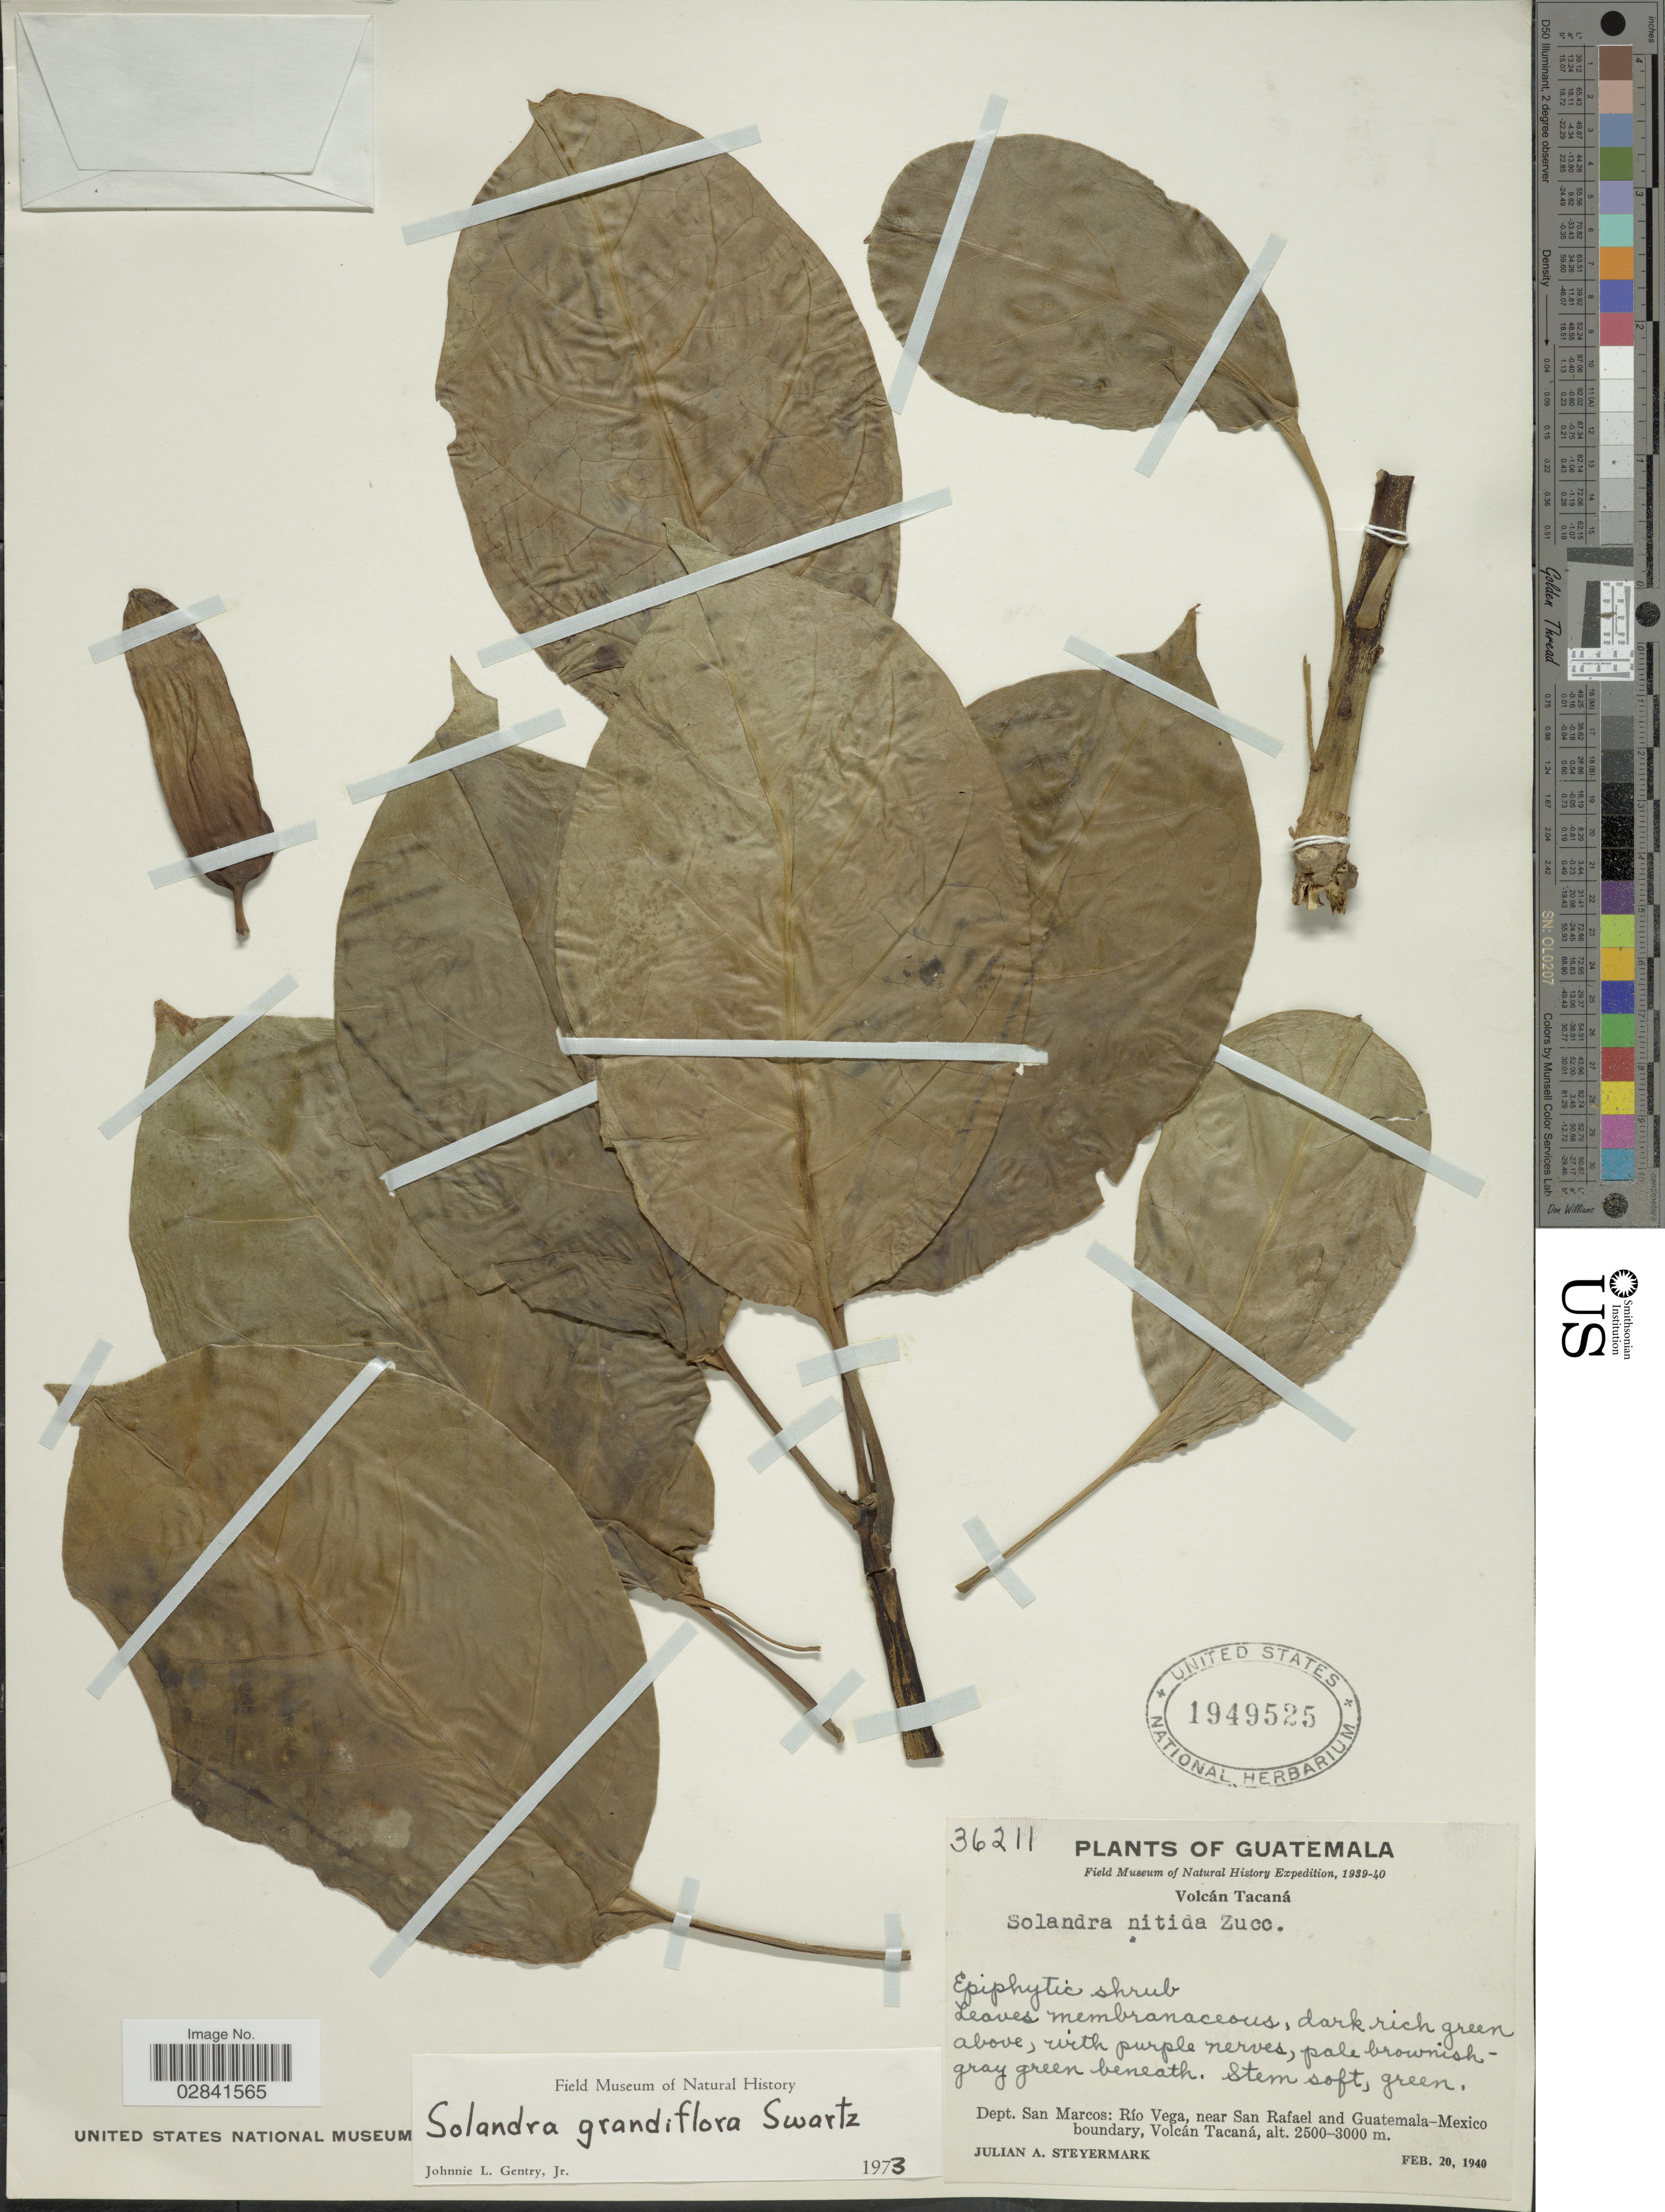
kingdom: Plantae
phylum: Tracheophyta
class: Magnoliopsida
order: Solanales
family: Solanaceae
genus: Solandra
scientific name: Solandra grandiflora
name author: Sw.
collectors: J. Steyermark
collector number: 36211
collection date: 1940-02-20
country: Guatemala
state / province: San Marcos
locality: Volcán Tacaná. Dept. San Marcos: Río Vega, near San Rafael and Guatemala-Mexico boundary.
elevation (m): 2500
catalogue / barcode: US 1949525